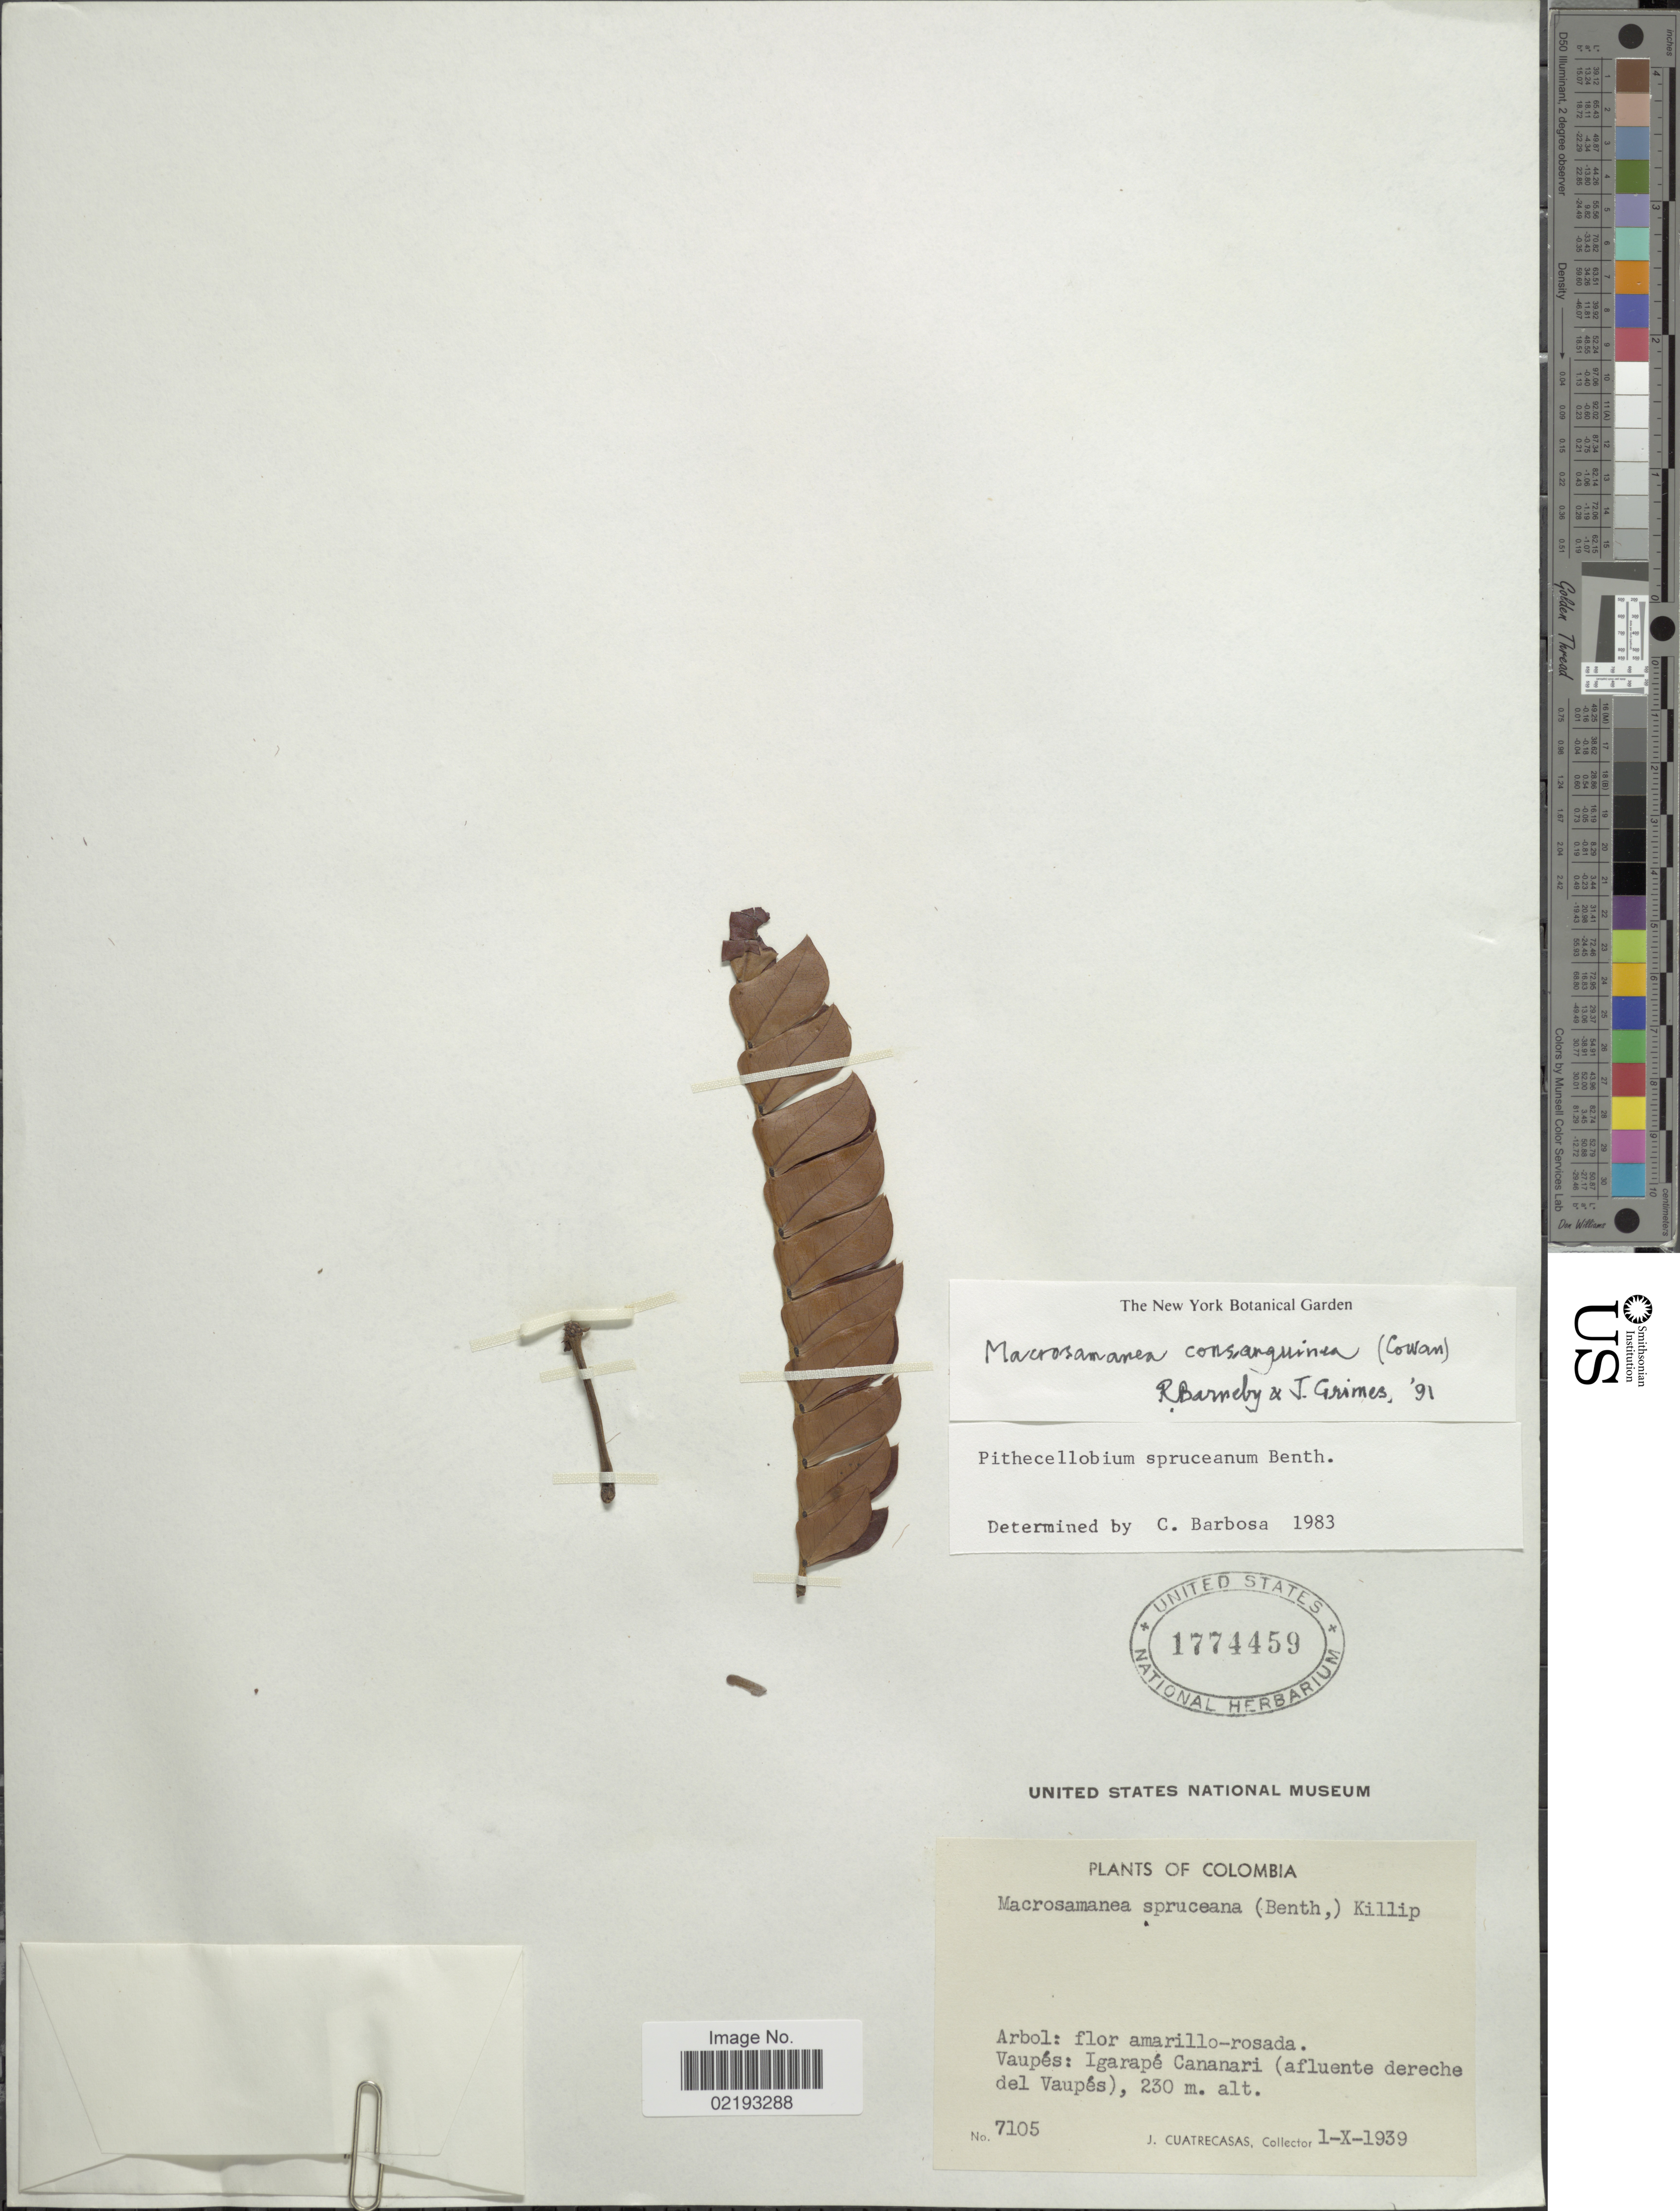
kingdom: Plantae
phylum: Tracheophyta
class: Magnoliopsida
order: Fabales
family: Fabaceae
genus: Macrosamanea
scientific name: Macrosamanea consanguinea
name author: (R.S. Cowan) Barneby & J.W. Grimes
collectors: J. Cuatrecasas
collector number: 7105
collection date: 1939-10-01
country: Colombia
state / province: Vaupés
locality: Igarapé Cananari (afluente dereche del Vaupés)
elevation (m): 230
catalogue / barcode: US 1774459